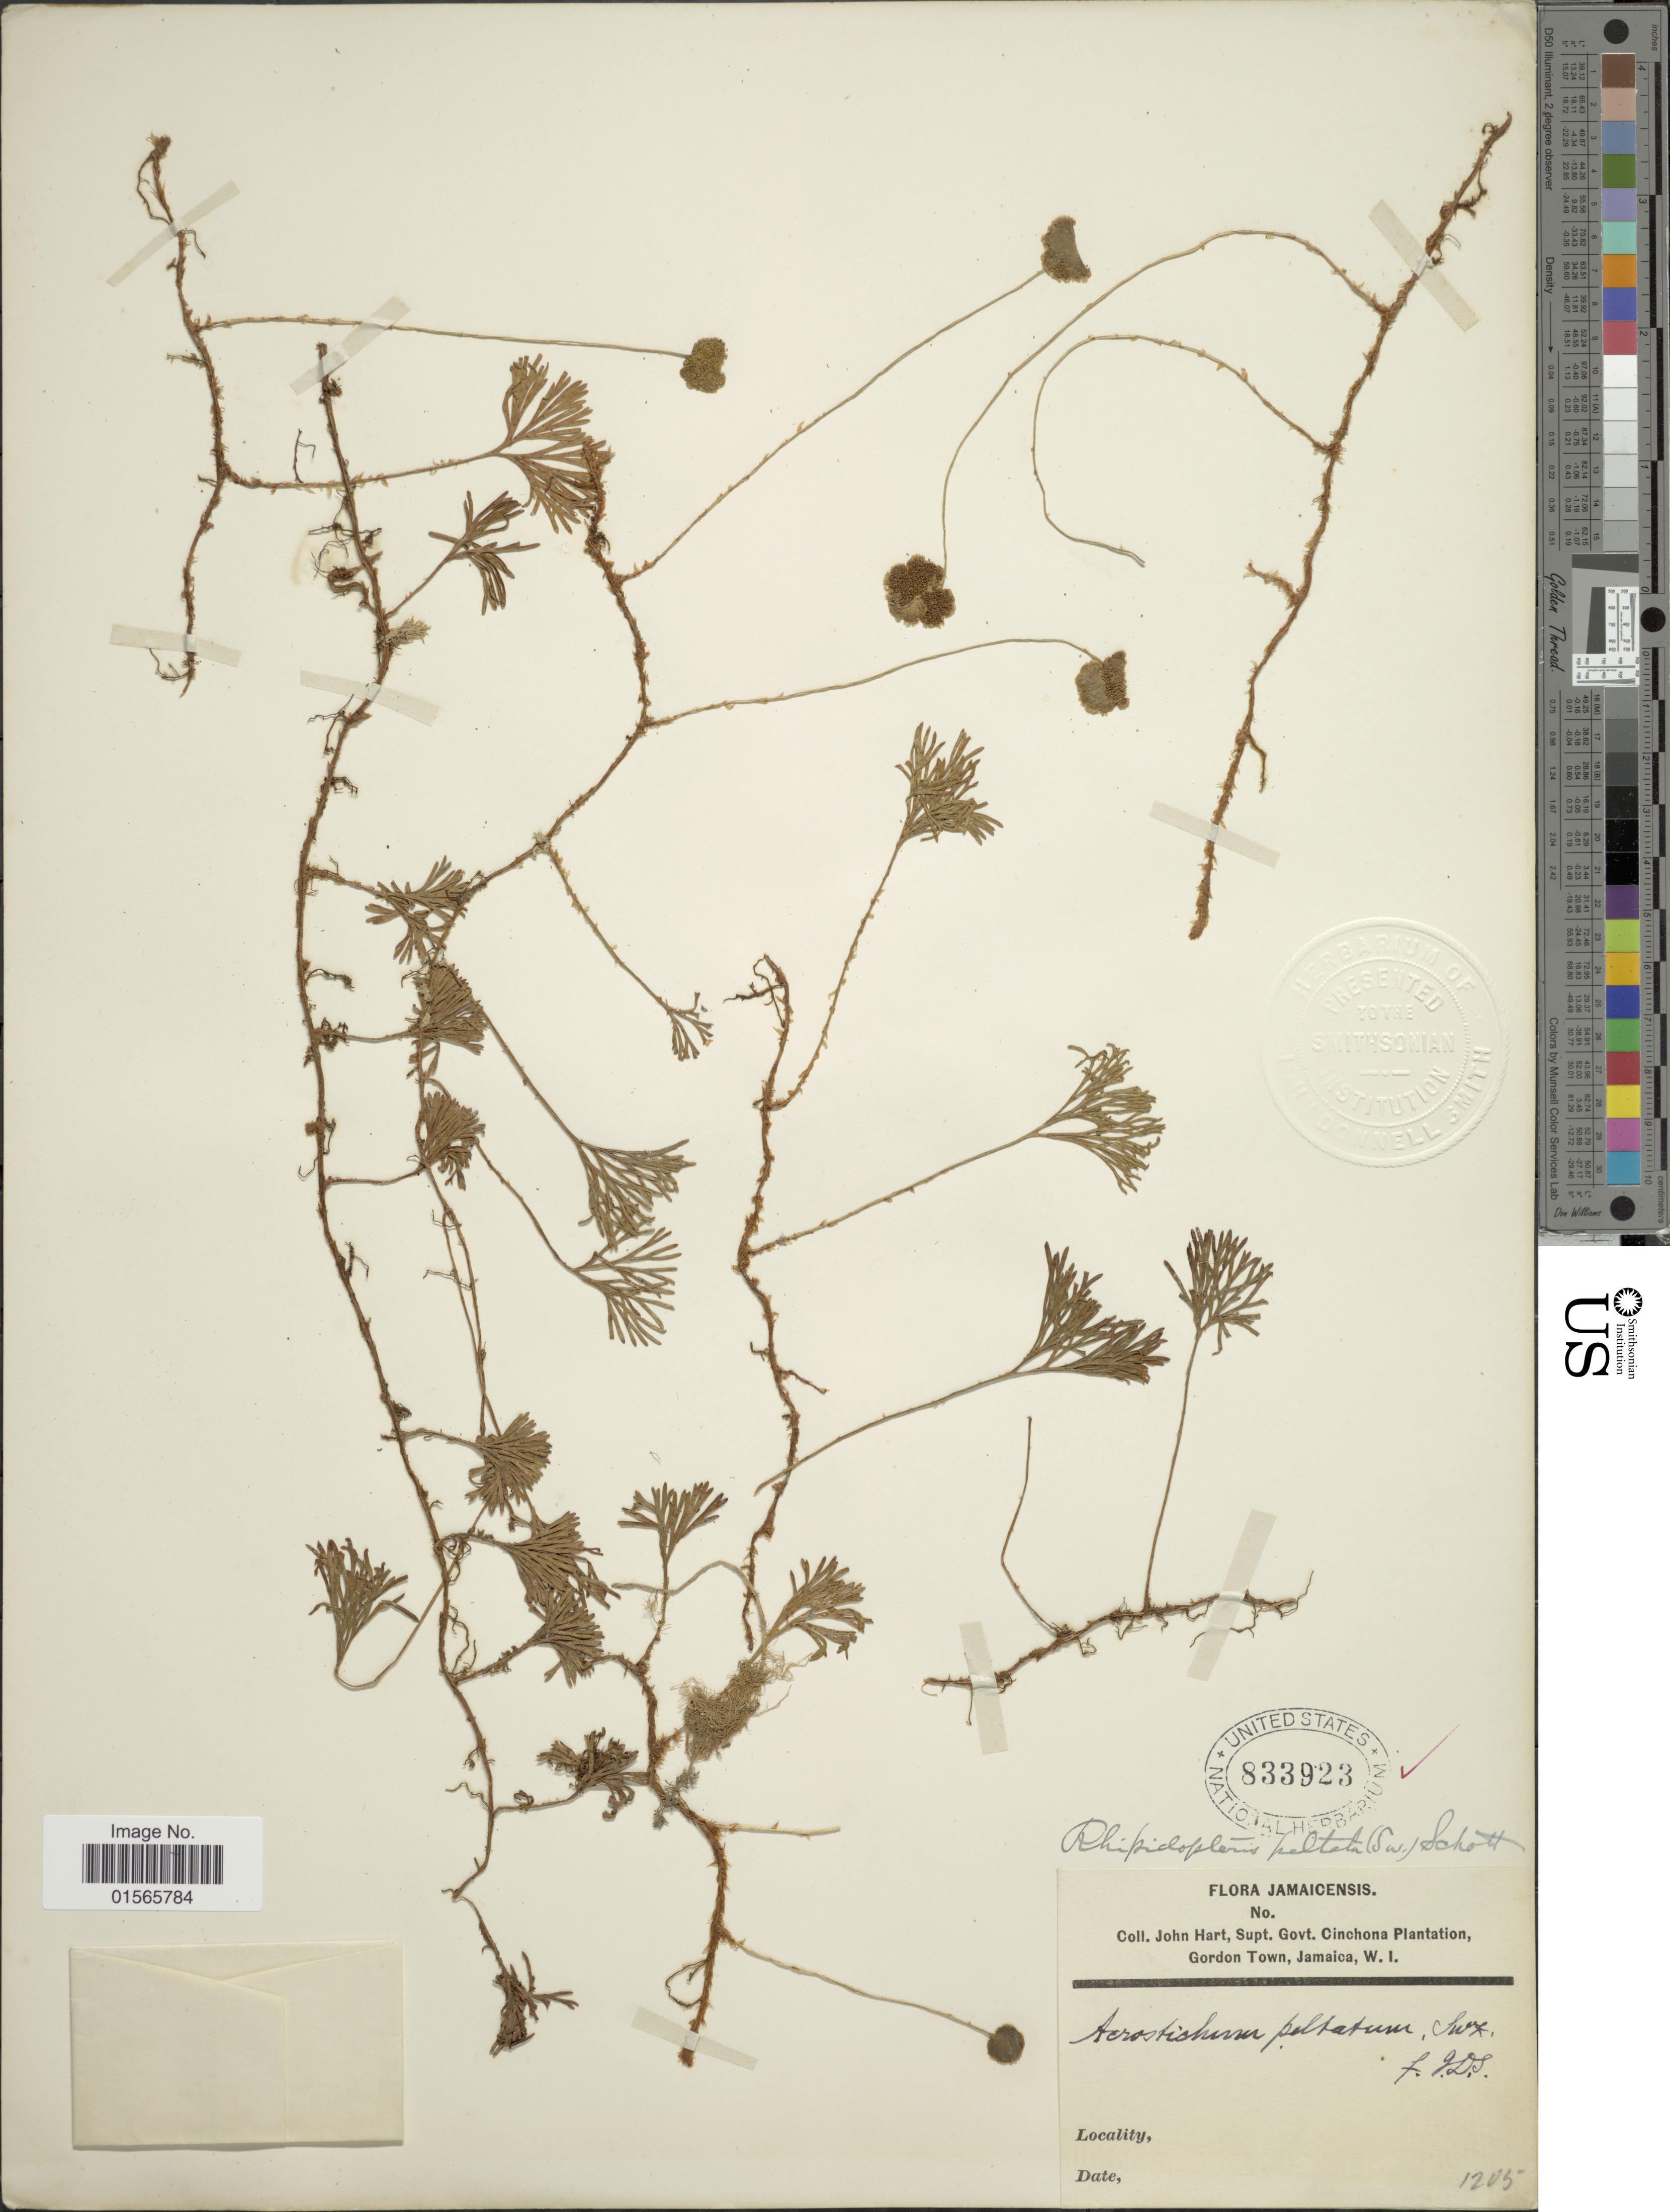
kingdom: Plantae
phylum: Tracheophyta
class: Polypodiopsida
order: Polypodiales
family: Dryopteridaceae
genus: Elaphoglossum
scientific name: Elaphoglossum peltatum f. peltatum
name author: (Sw.) Urb.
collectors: J. H. Hart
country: Jamaica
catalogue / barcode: US 833923